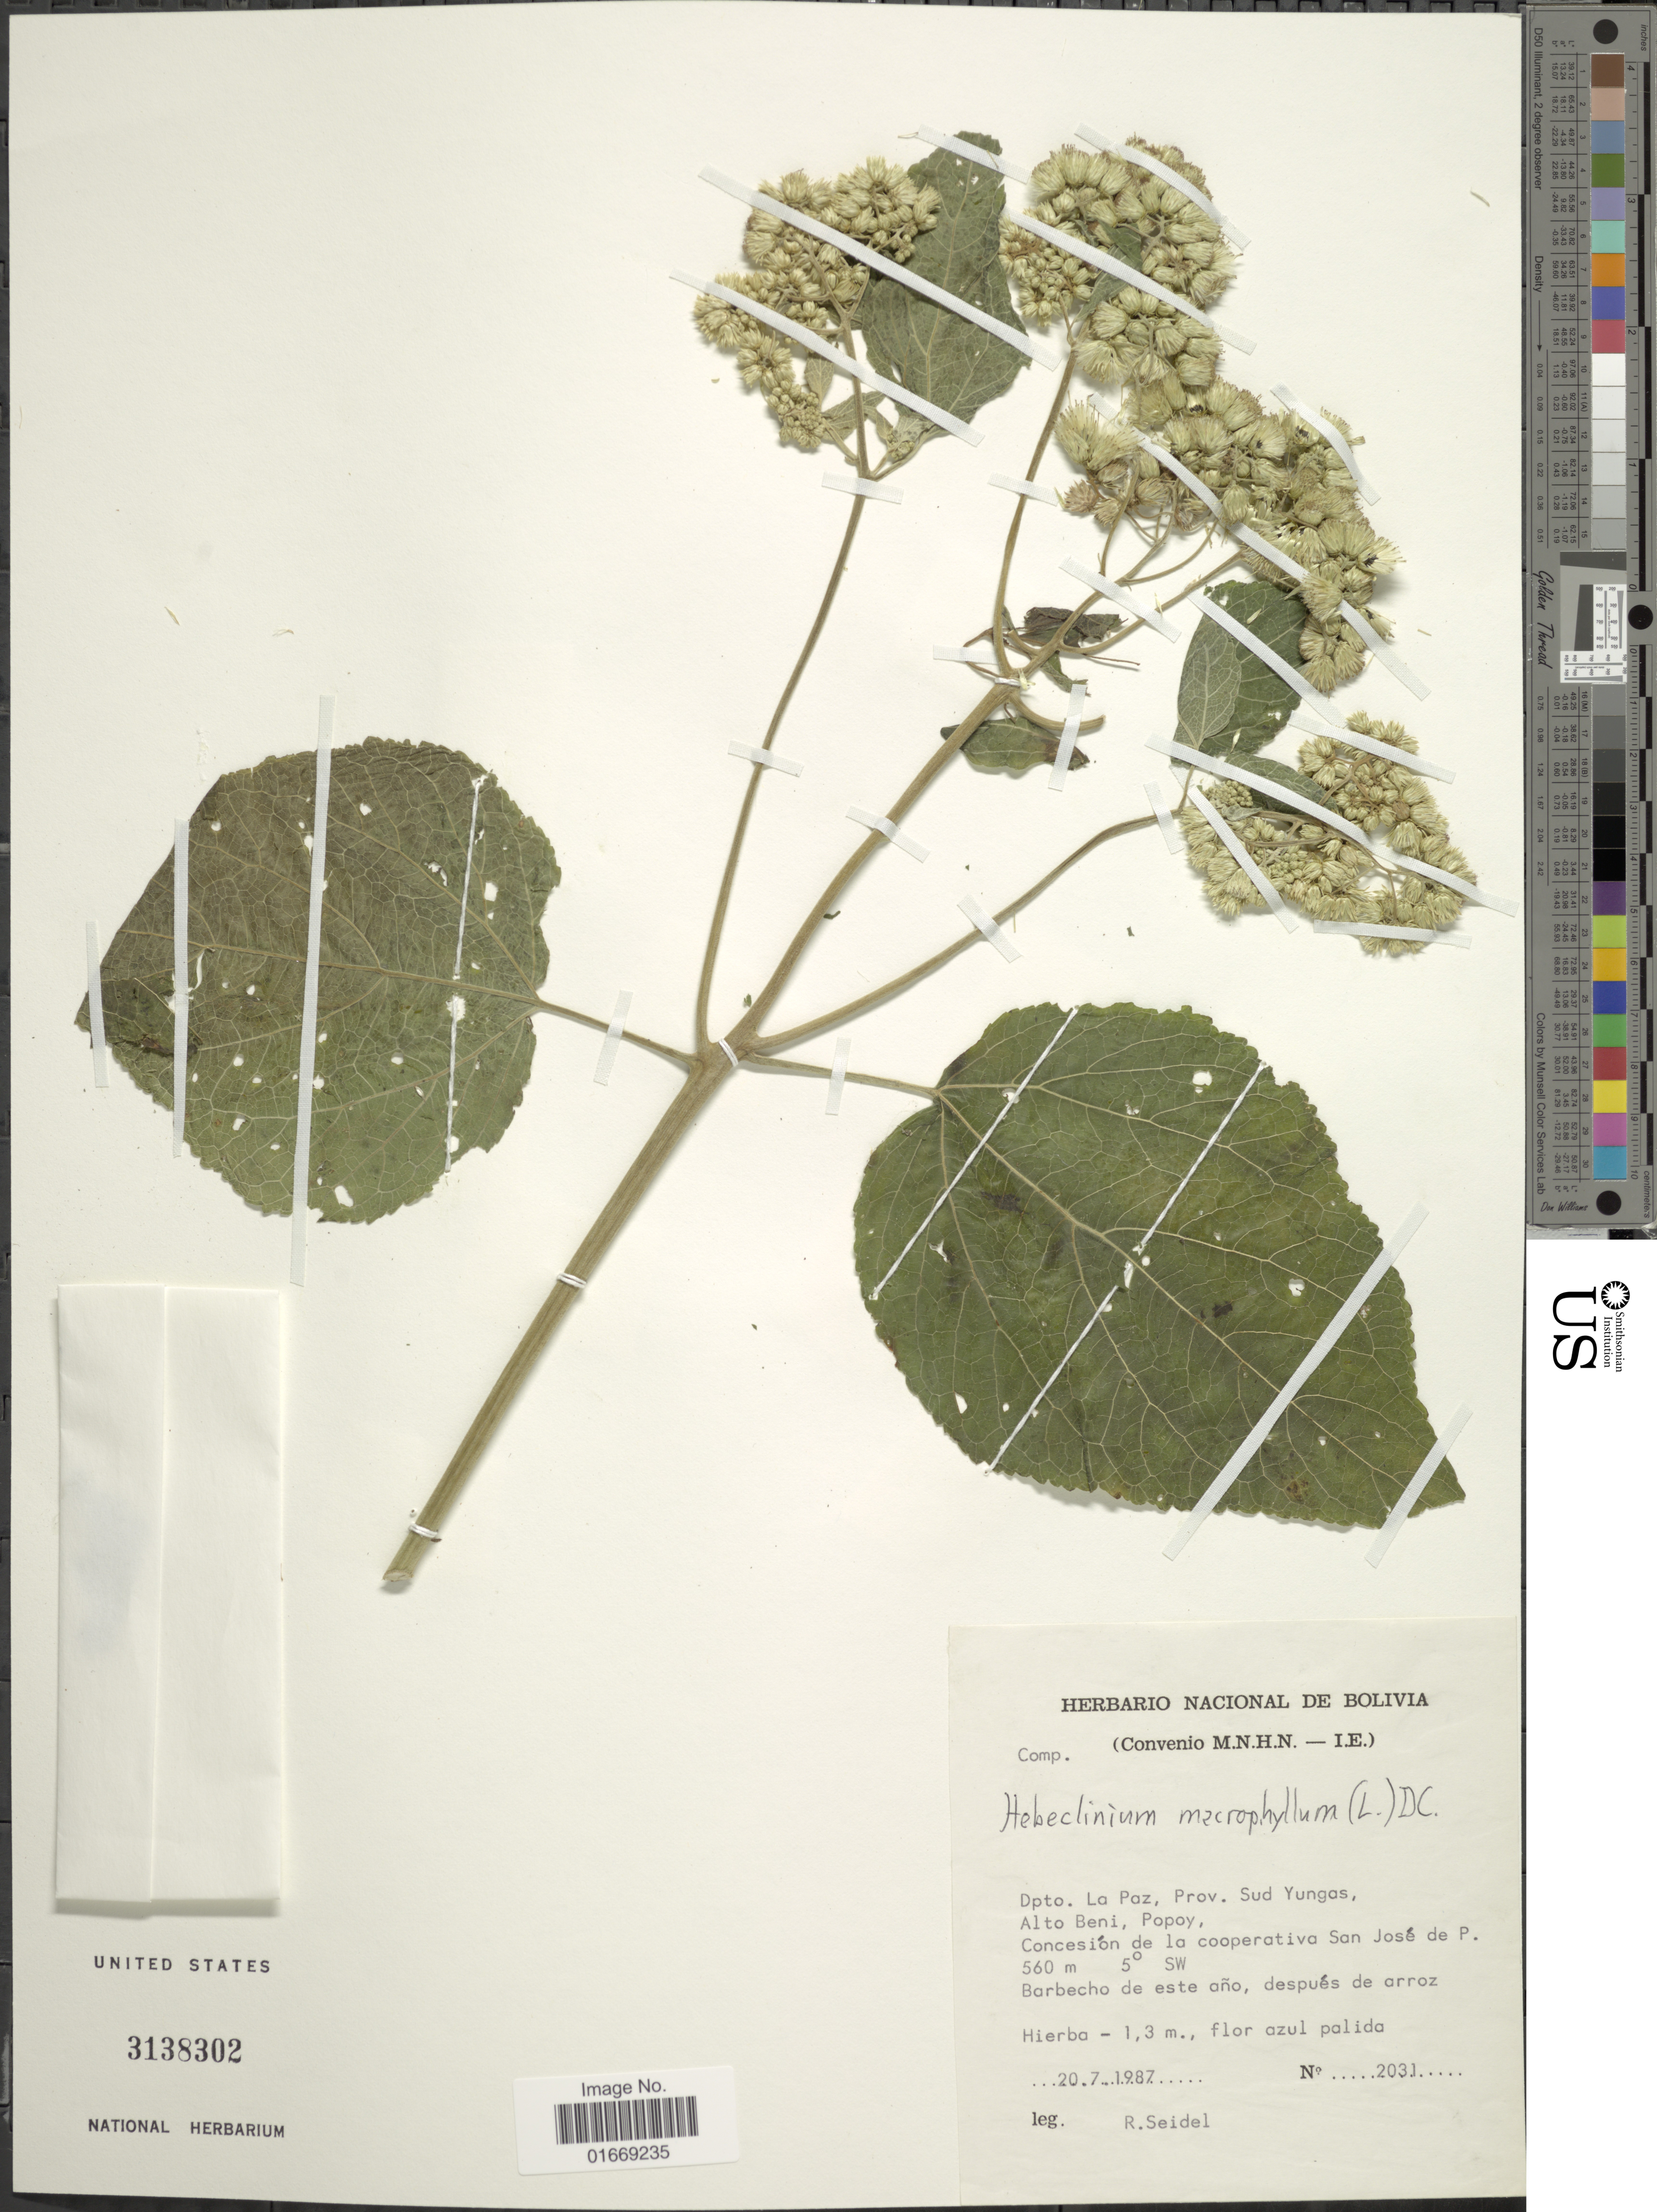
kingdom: Plantae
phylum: Tracheophyta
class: Magnoliopsida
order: Asterales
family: Asteraceae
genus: Hebeclinium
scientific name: Hebeclinium macrophyllum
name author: (L.) DC.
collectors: R. Seidel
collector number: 2031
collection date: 1987-07-20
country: Bolivia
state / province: La Paz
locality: Dpto. La Paz, Prov. Sud Yungas, Alto Beni, Popoy, Concesión de la cooperativa San José de P. 5° SW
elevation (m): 560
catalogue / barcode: US 3138302